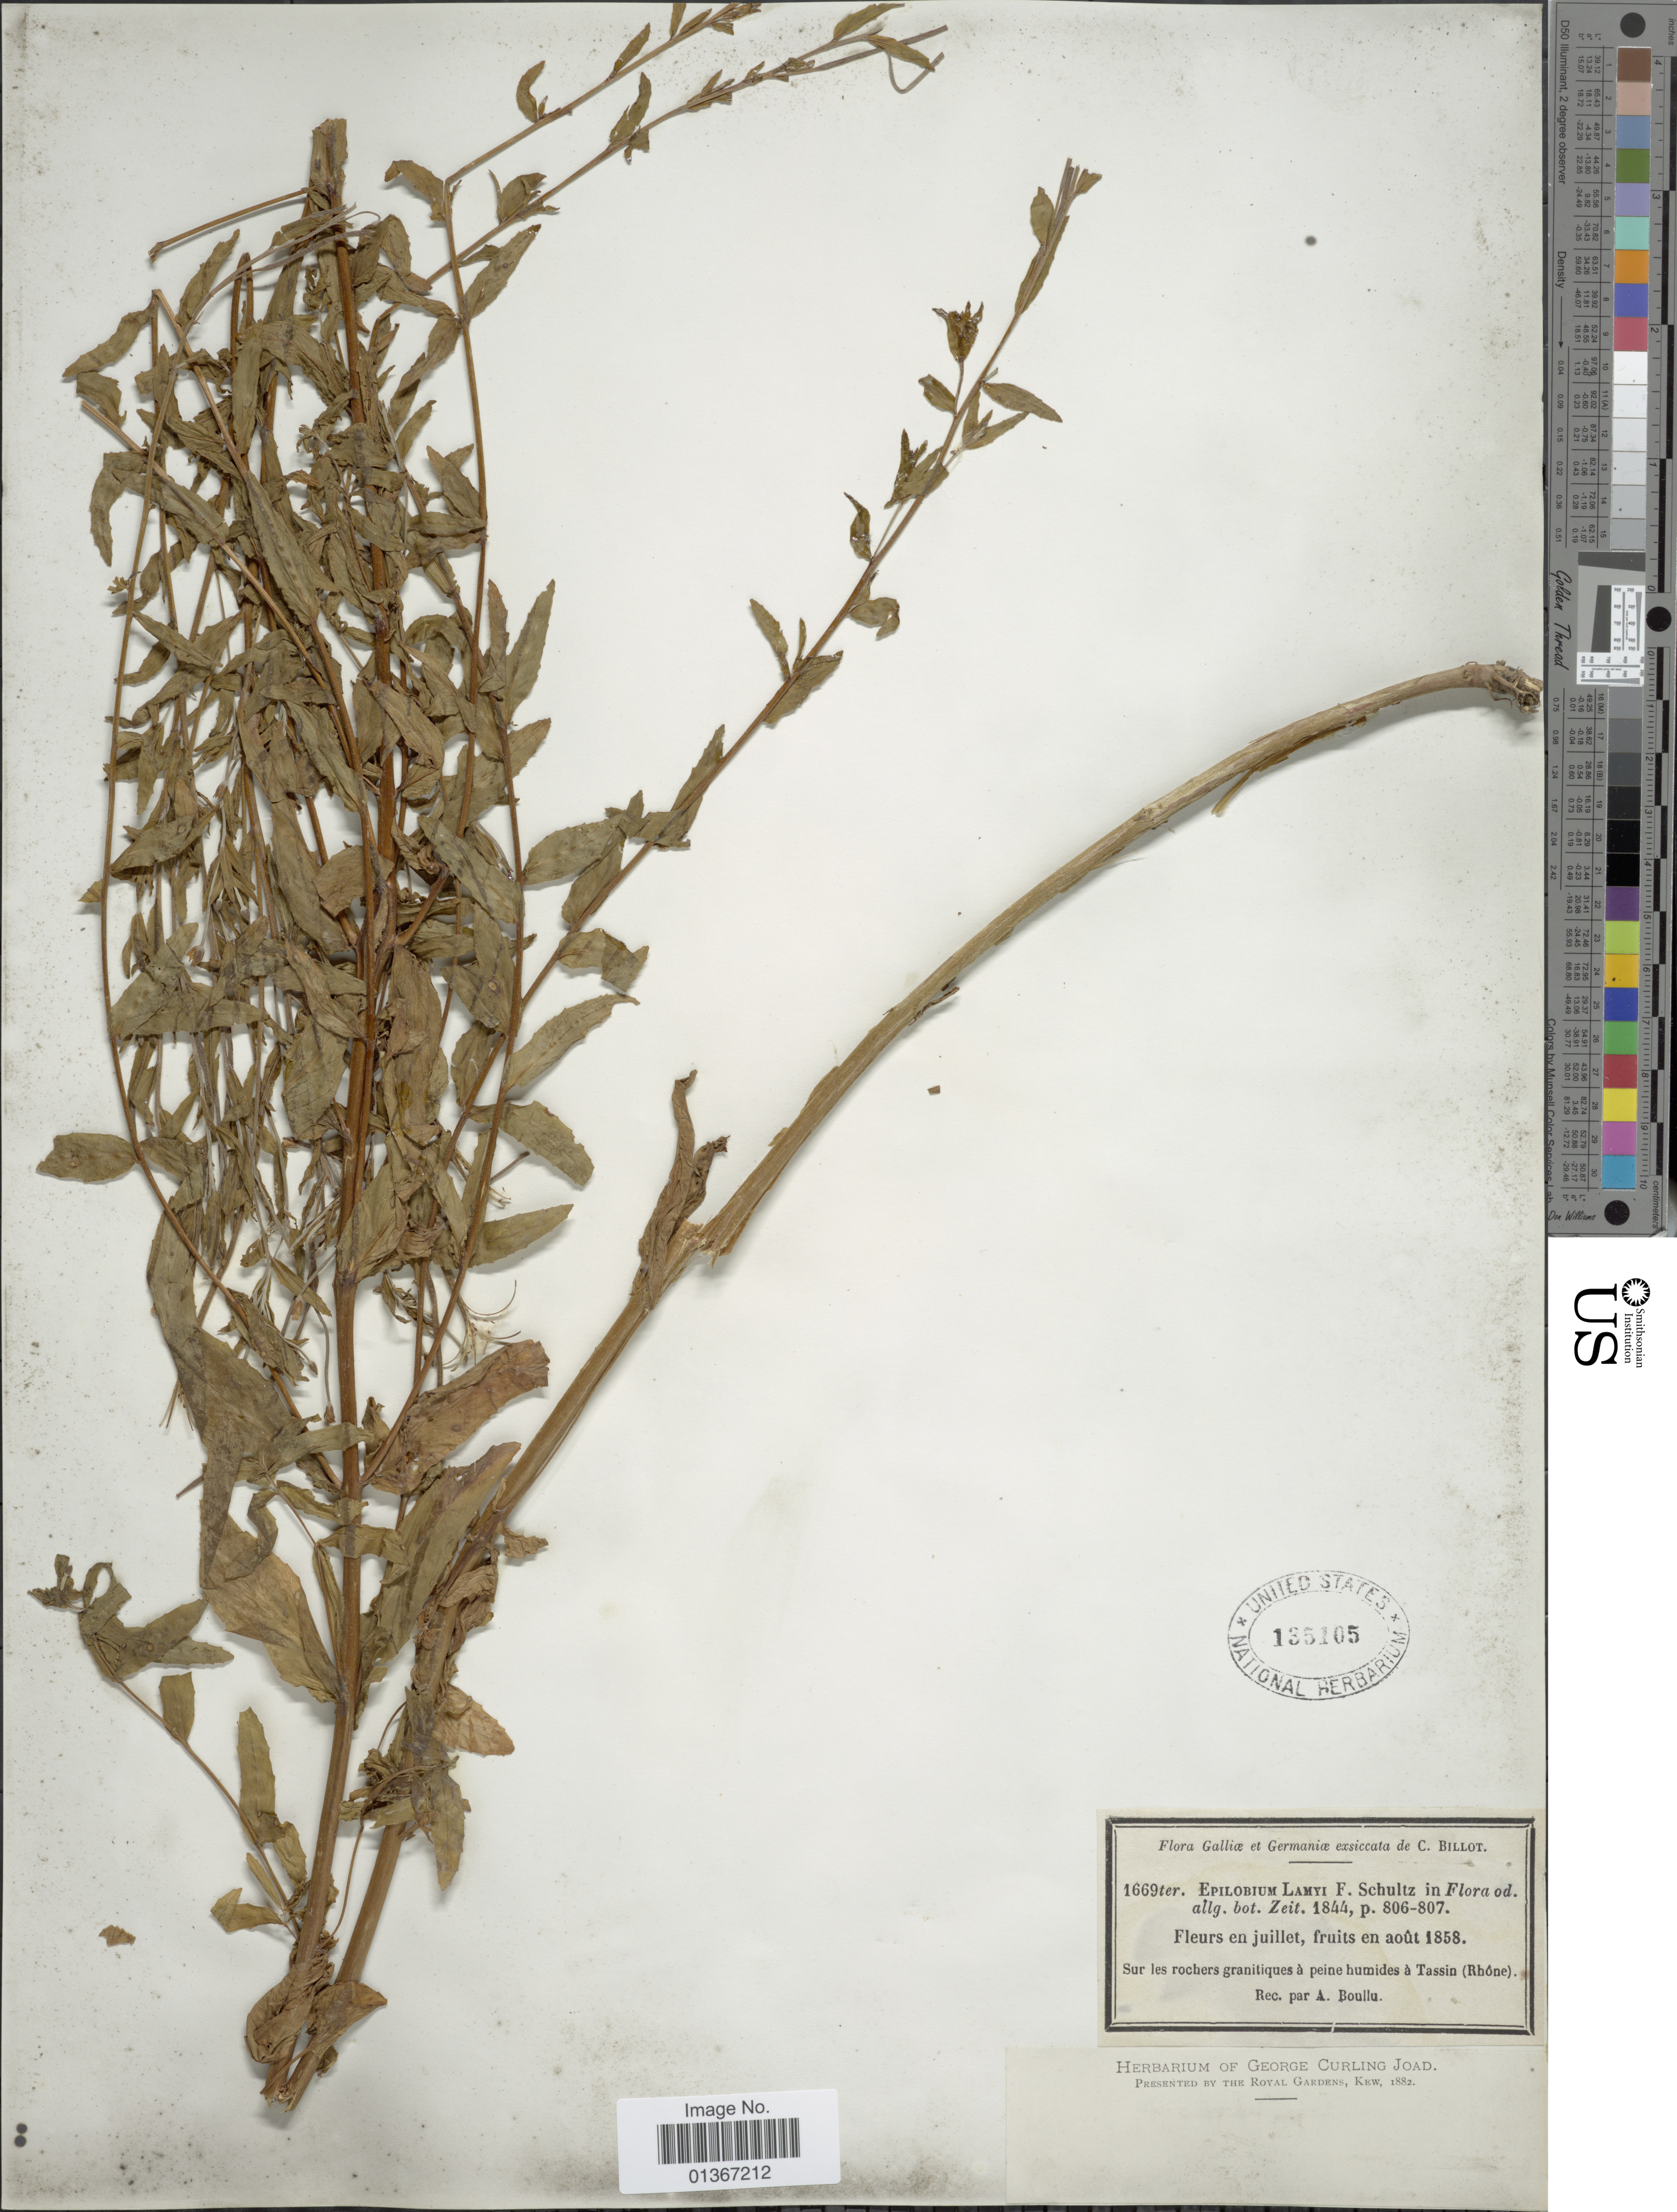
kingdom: Plantae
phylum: Tracheophyta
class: Magnoliopsida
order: Myrtales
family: Onagraceae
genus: Epilobium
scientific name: Epilobium tetragonum subsp. lamyi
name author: (F.W. Schultz) Nyman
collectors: A. Boullu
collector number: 1669ter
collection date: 1858-08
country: France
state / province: Auvergne-Rhône-Alpes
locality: Sur les rochers granitiques à peine humides à Tassin.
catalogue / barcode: US 135105